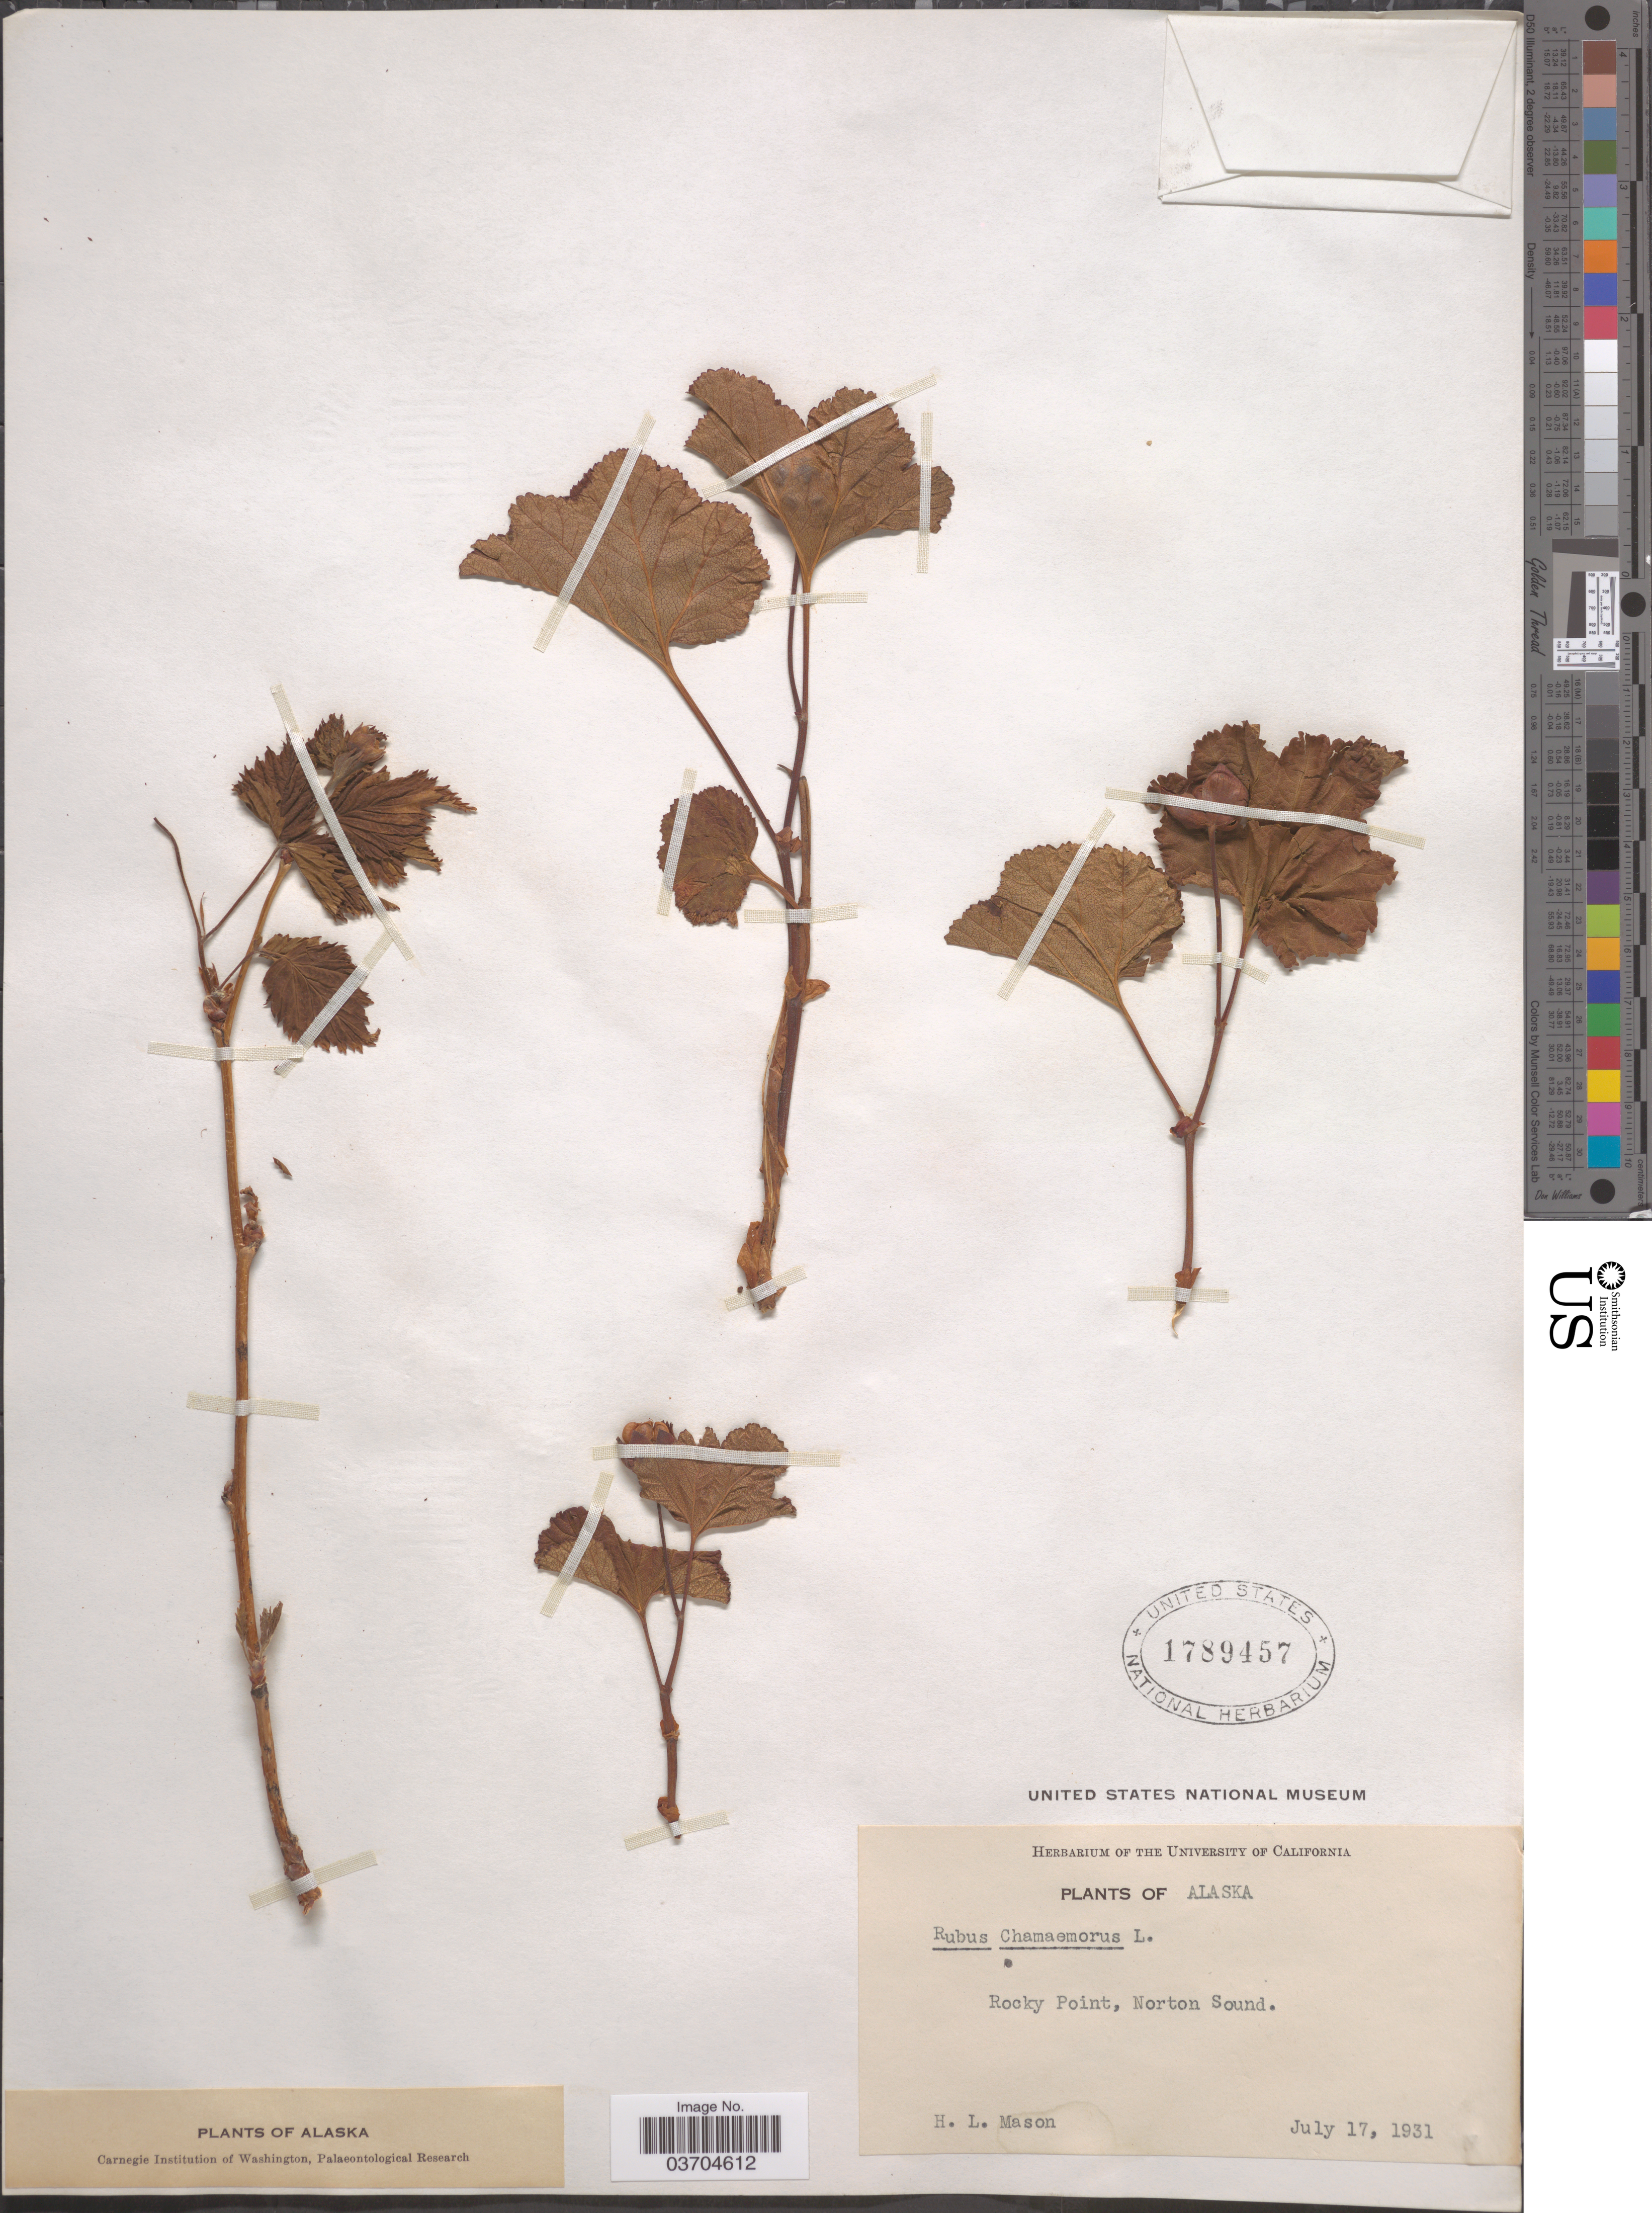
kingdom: Plantae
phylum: Tracheophyta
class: Magnoliopsida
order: Rosales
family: Rosaceae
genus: Rubus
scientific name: Rubus chamaemorus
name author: L.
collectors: H. L. Mason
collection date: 1931-07-17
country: United States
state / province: Alaska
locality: Rocky Point, Norton Sound.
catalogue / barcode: US 1789457